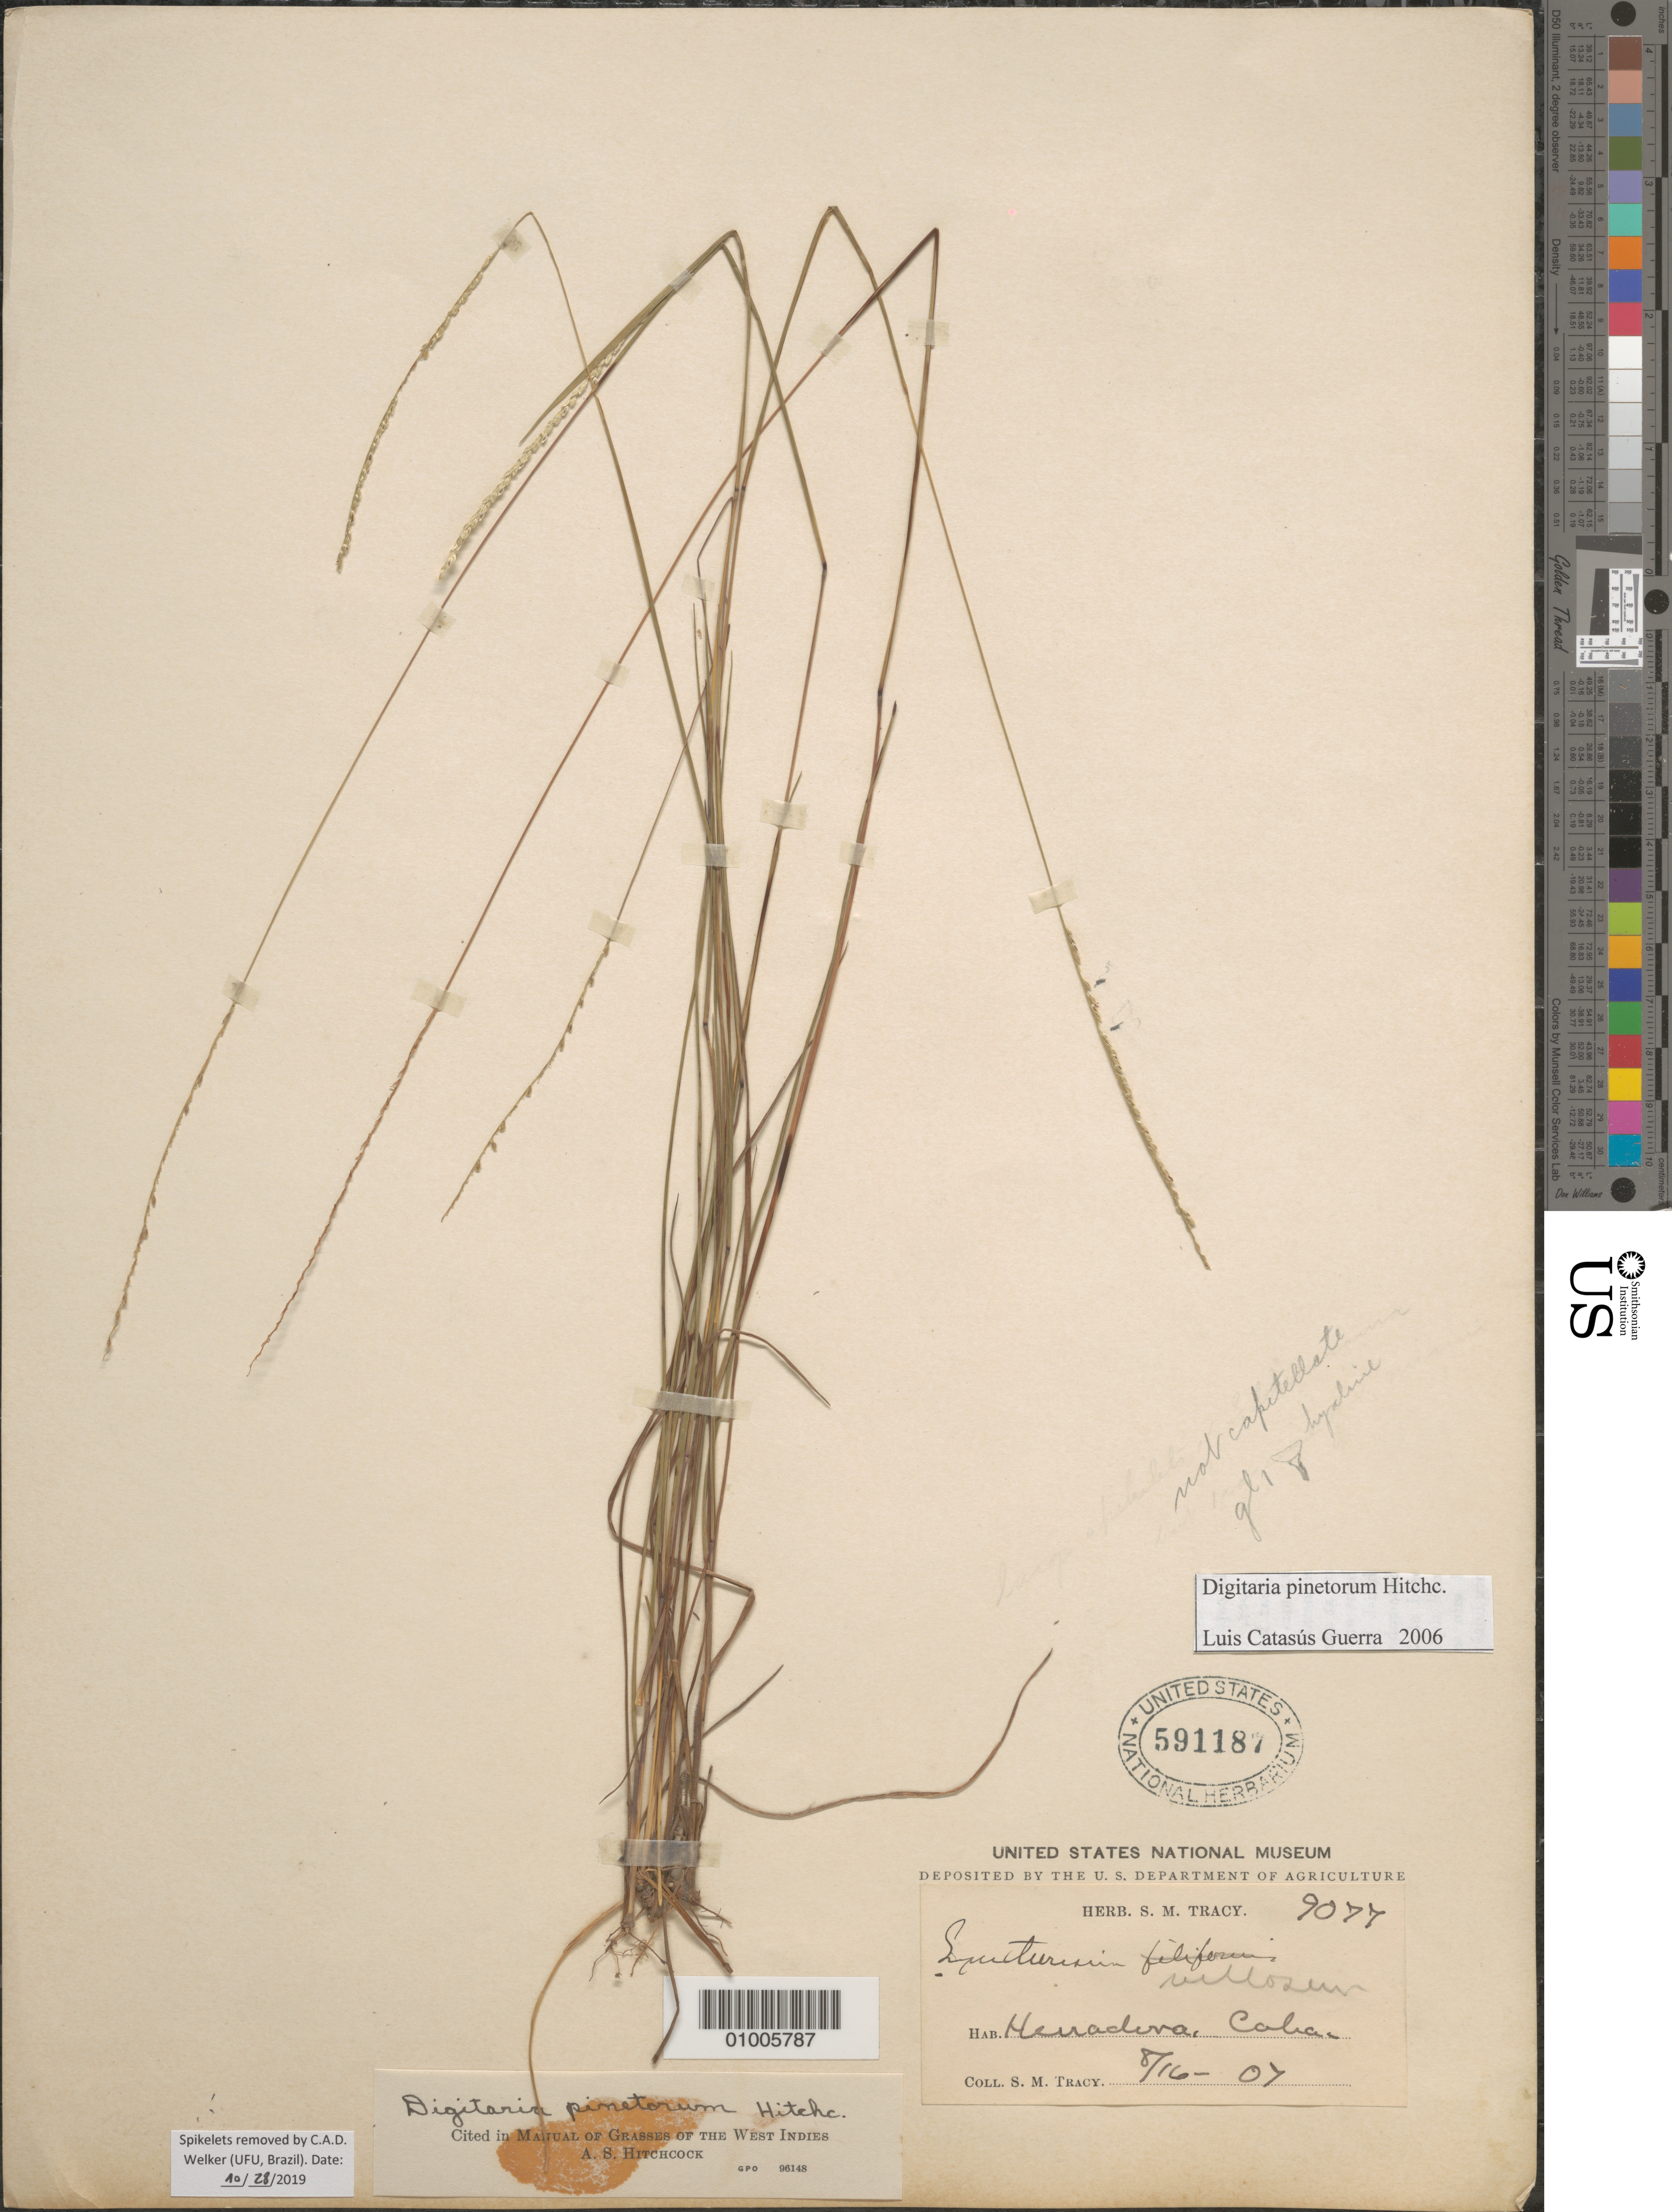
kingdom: Plantae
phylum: Tracheophyta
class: Liliopsida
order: Poales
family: Poaceae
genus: Digitaria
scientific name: Digitaria pinetorum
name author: Hitchc.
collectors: S. M. Tracy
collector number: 9077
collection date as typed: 16 Aug 1907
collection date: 1907-08-16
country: Cuba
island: Cuba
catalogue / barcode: US 591187